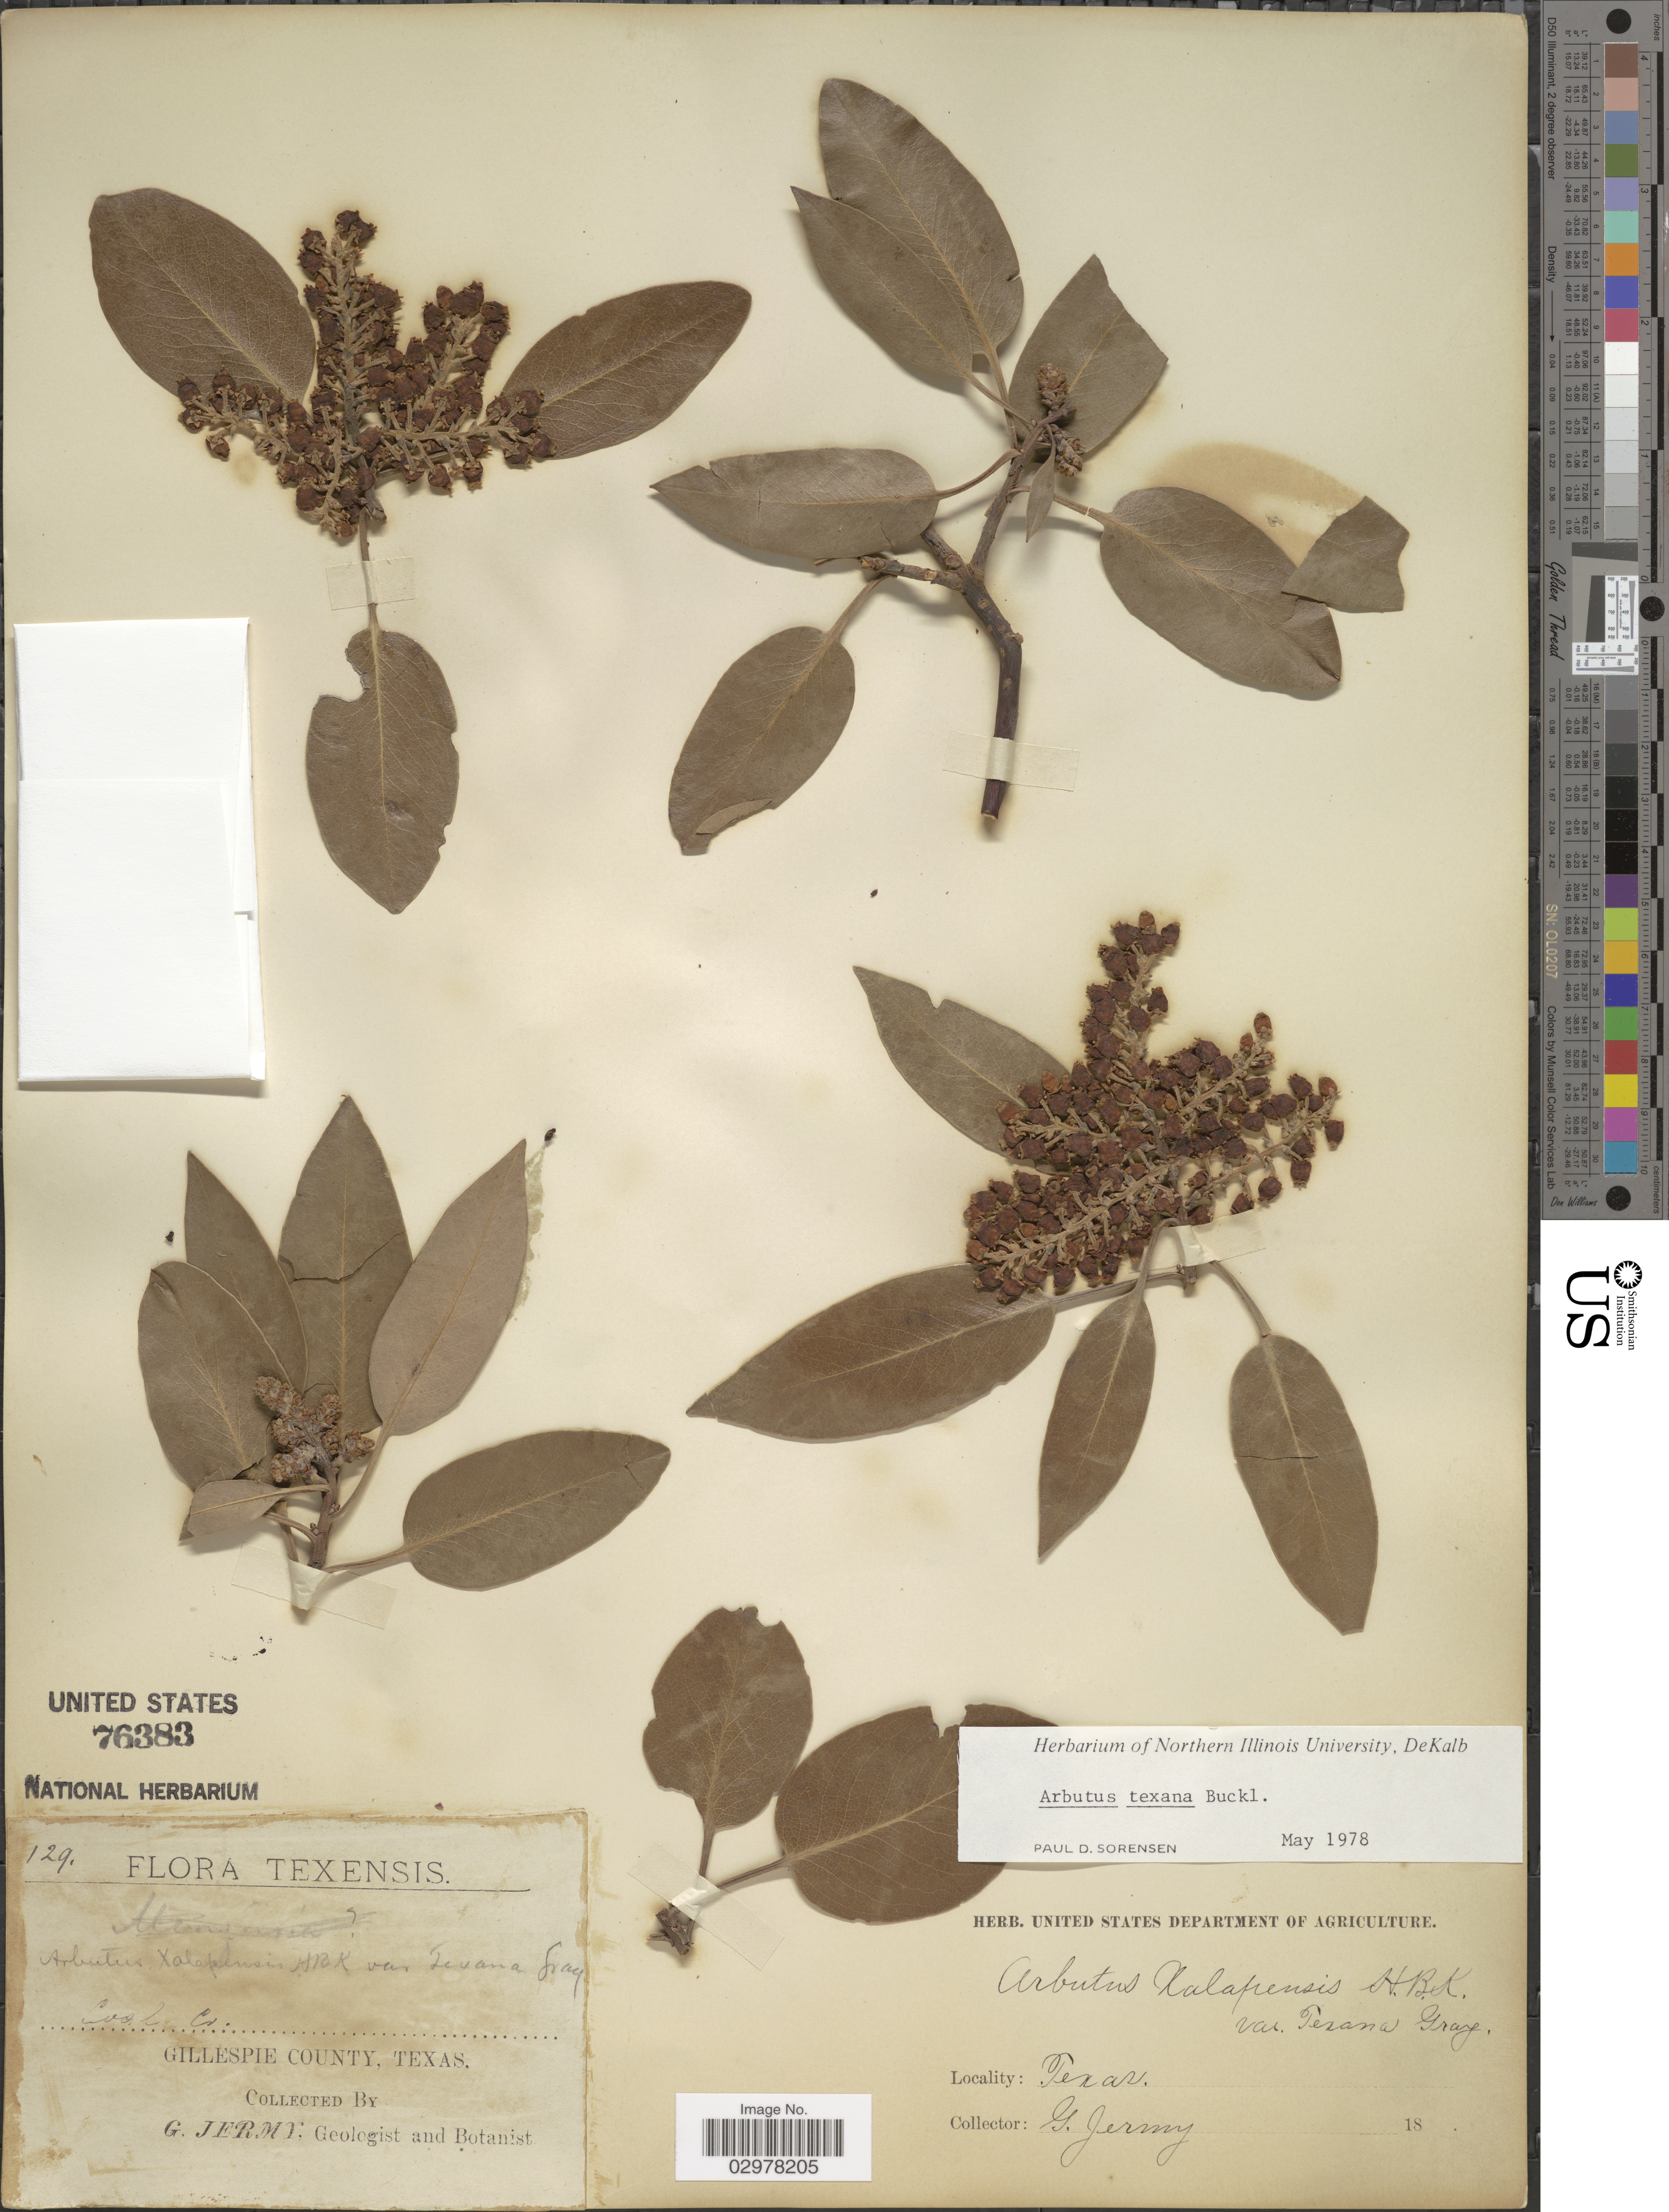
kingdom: Plantae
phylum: Tracheophyta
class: Magnoliopsida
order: Ericales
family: Ericaceae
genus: Arbutus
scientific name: Arbutus texana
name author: Buckley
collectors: G. Jermy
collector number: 129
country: United States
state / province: Texas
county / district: Gillespie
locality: Cook Cr. Gillespie County.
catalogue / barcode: US 76383